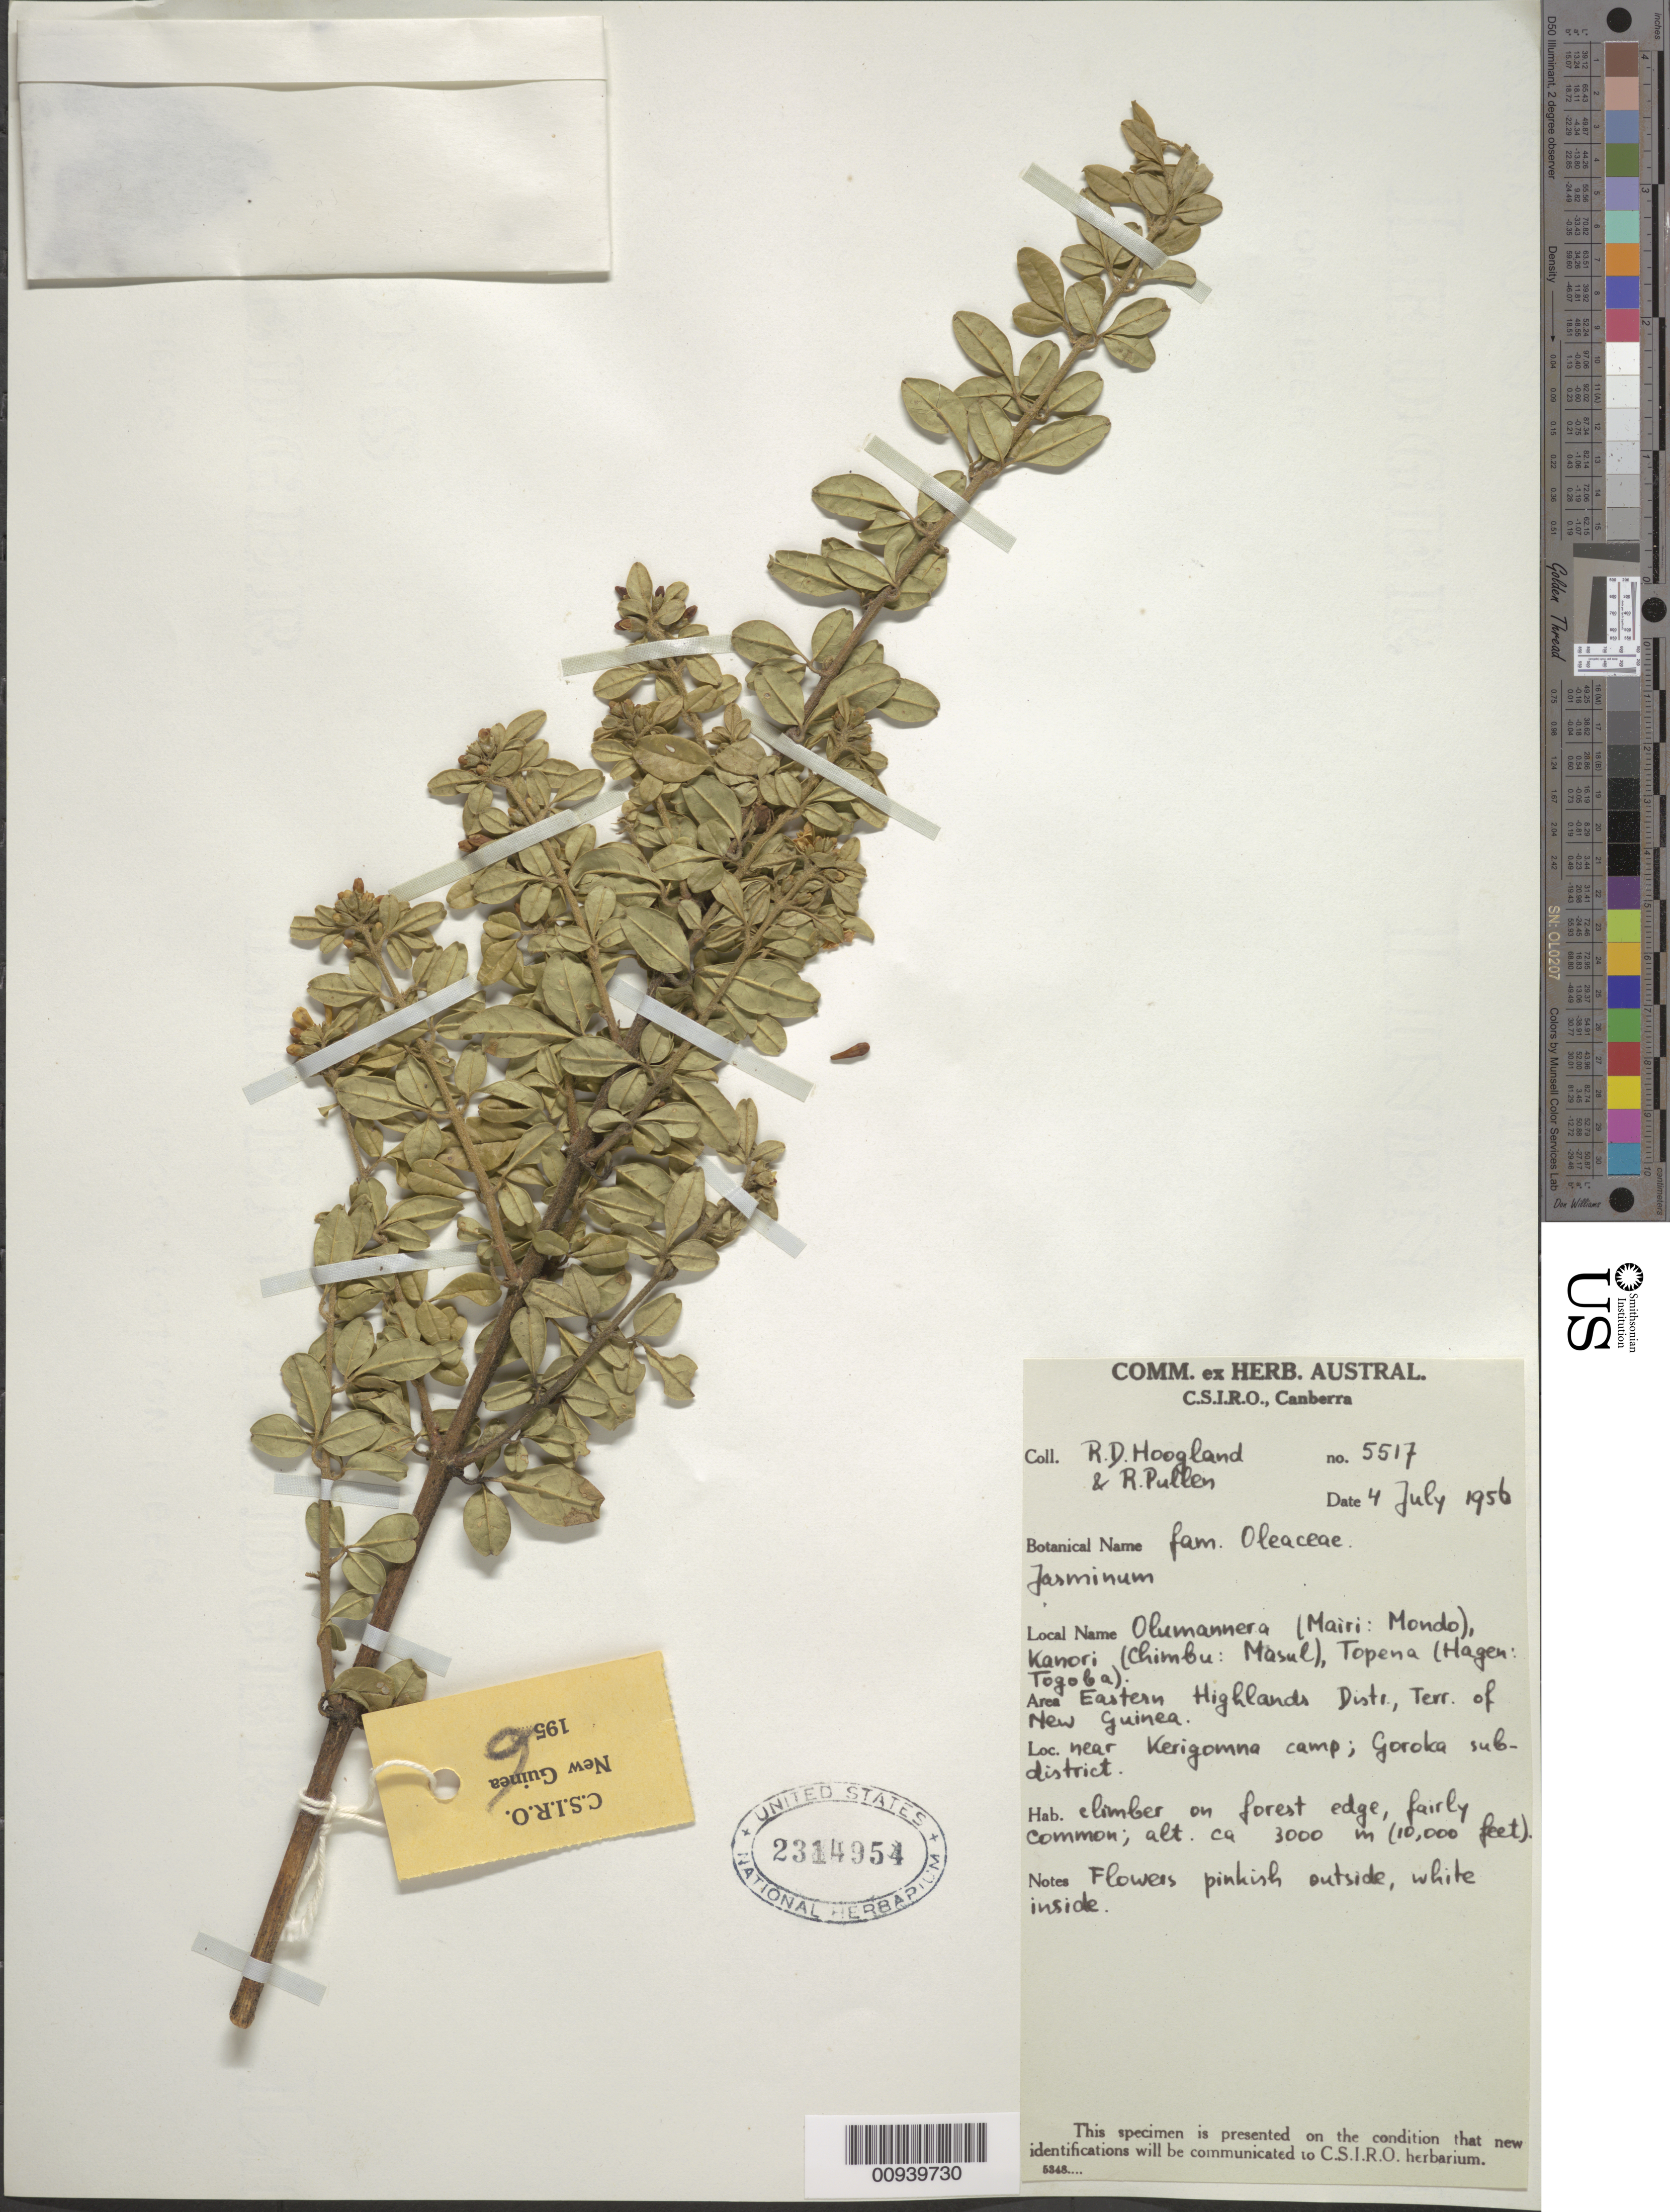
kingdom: Plantae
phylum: Tracheophyta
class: Magnoliopsida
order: Lamiales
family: Oleaceae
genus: Jasminum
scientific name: Jasminum sp.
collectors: R. D. Hoogland & R. Pullen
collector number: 5517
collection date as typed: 04 Jul 1956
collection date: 1956-07-04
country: Papua New Guinea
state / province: Eastern Highlands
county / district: Goroka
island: New Guinea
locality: Eastern Highlands Distr., near Kerigomna camp; Goroka subdistrict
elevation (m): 3000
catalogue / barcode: US 2314954